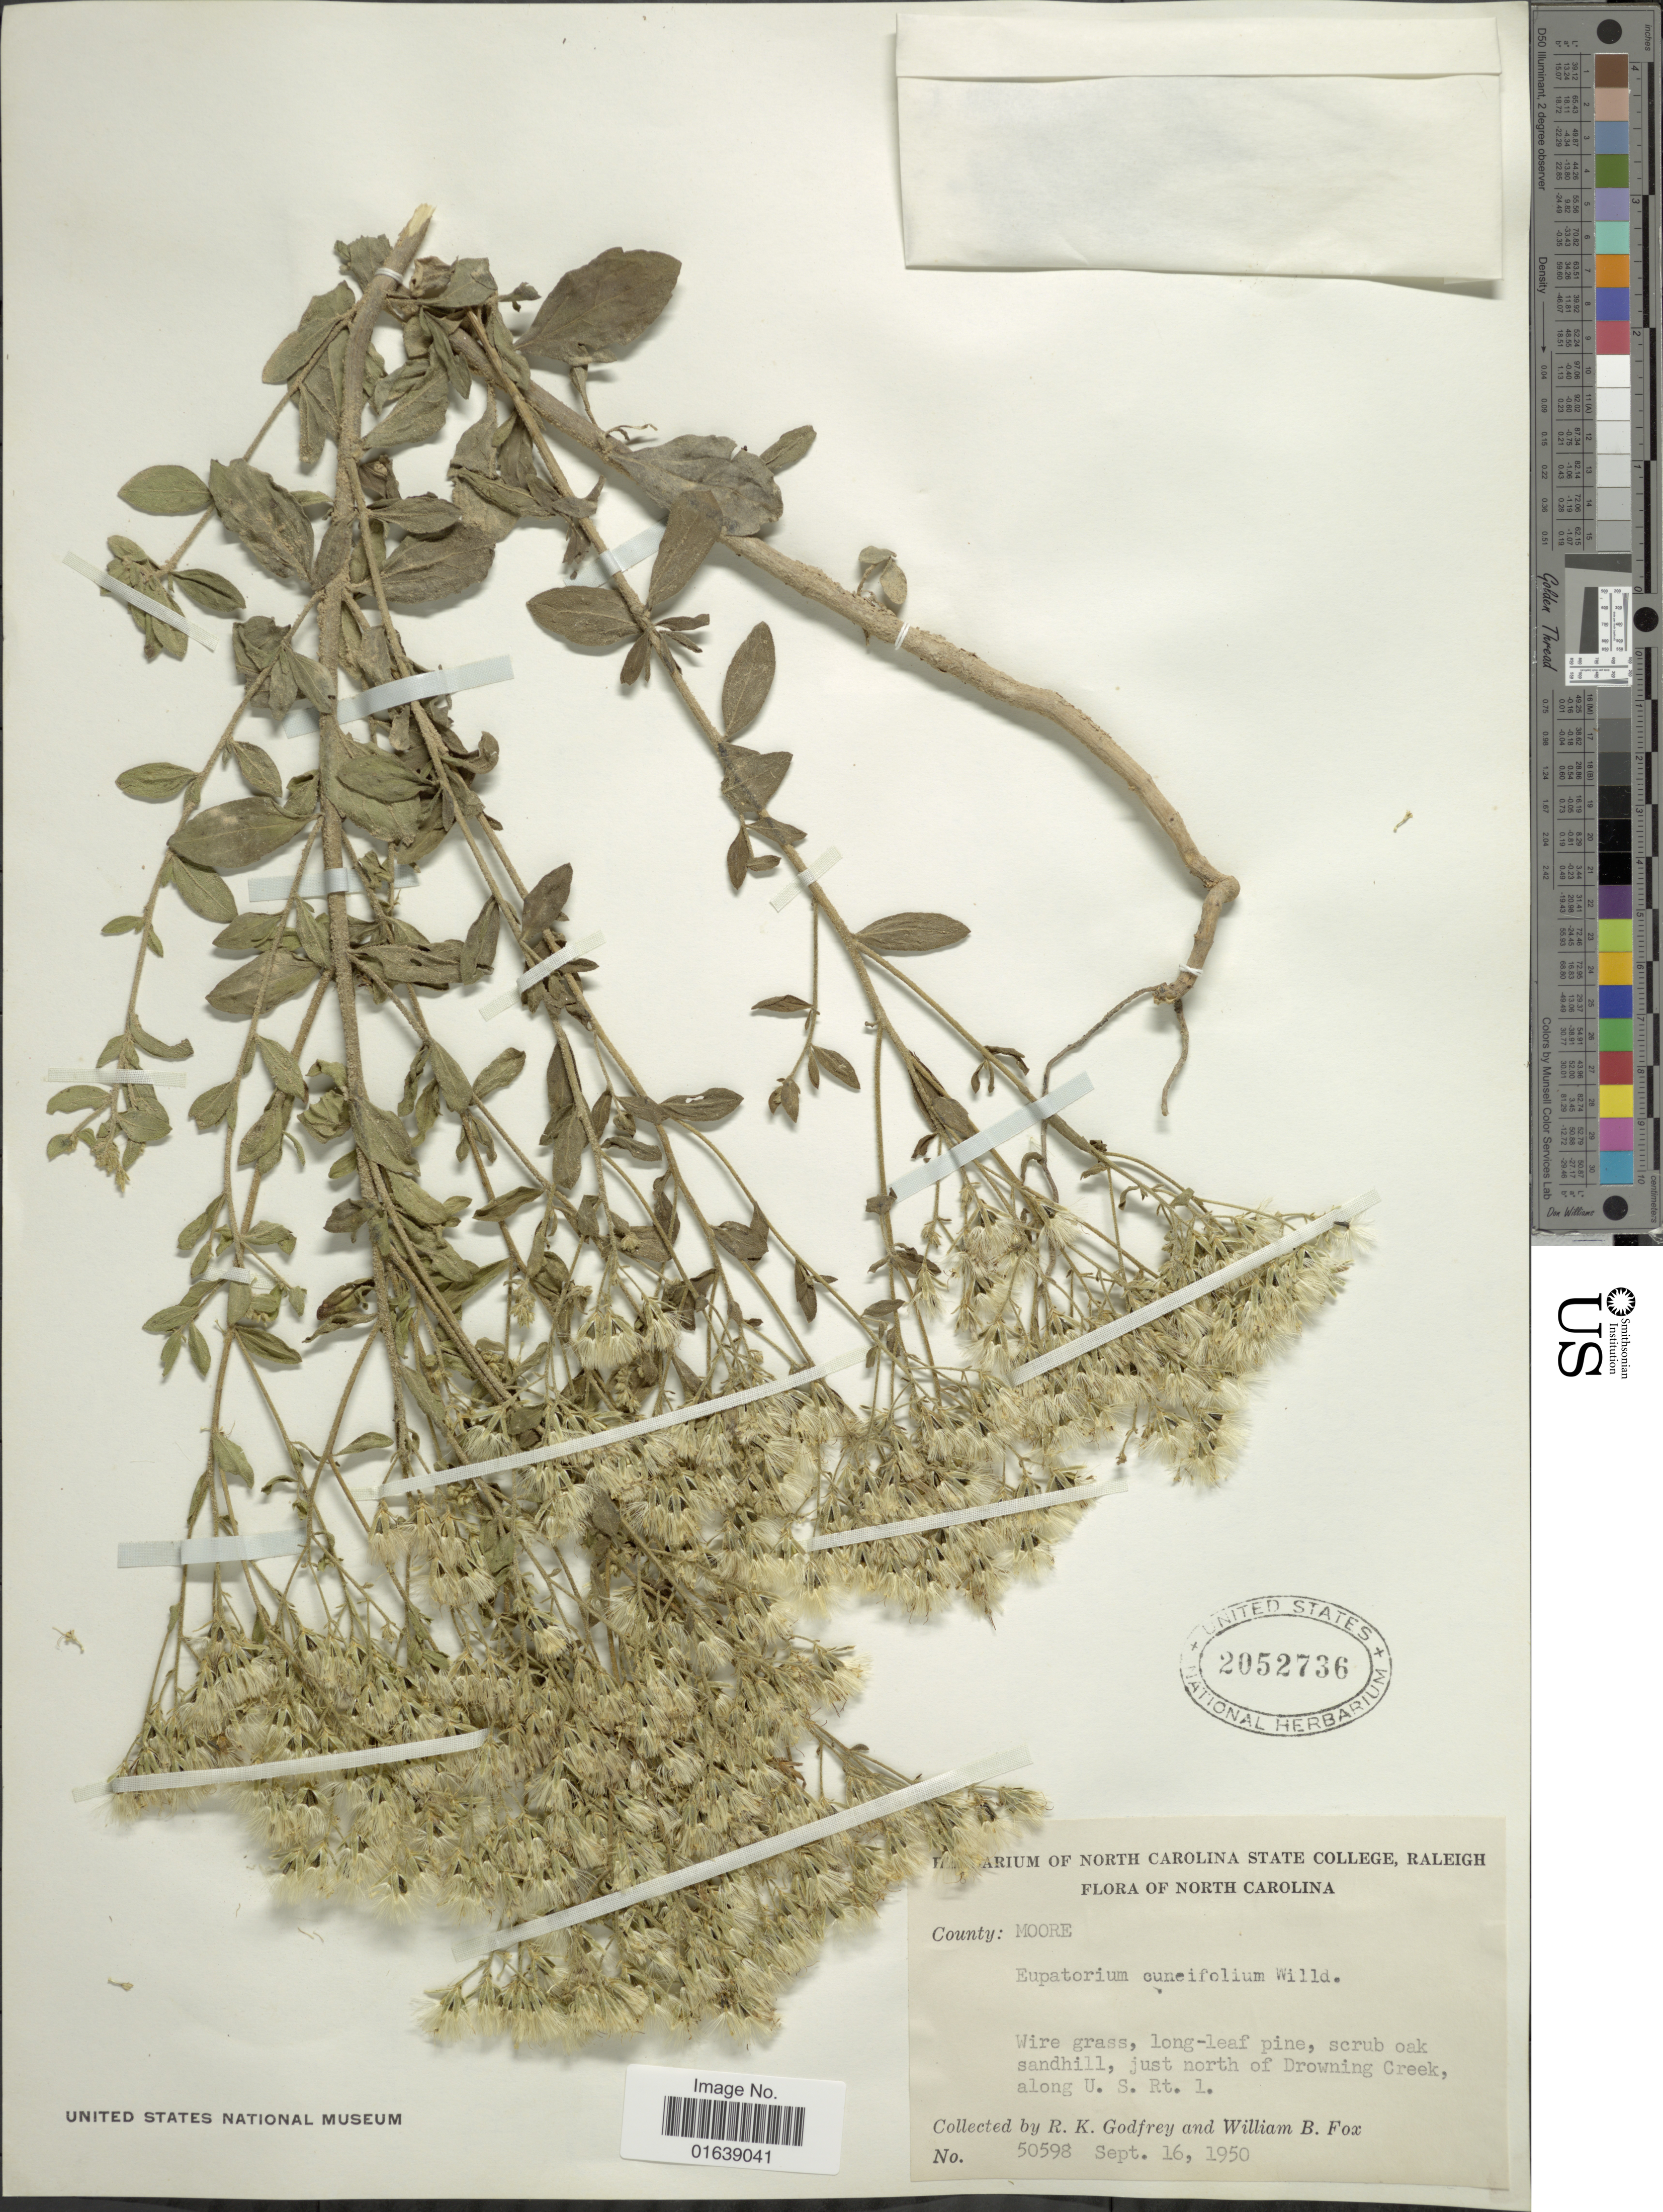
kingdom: Plantae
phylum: Tracheophyta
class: Magnoliopsida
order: Asterales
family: Asteraceae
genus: Eupatorium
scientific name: Eupatorium cuneifolium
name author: Willd.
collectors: R. K. Godfrey & W. B. Fox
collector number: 50598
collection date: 1950-09-16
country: United States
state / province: North Carolina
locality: Wire grass, long-leaf pine, scrub oak sandhill, just north of Drowning Creek, along U. S. Rt. 1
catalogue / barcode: US 2052736